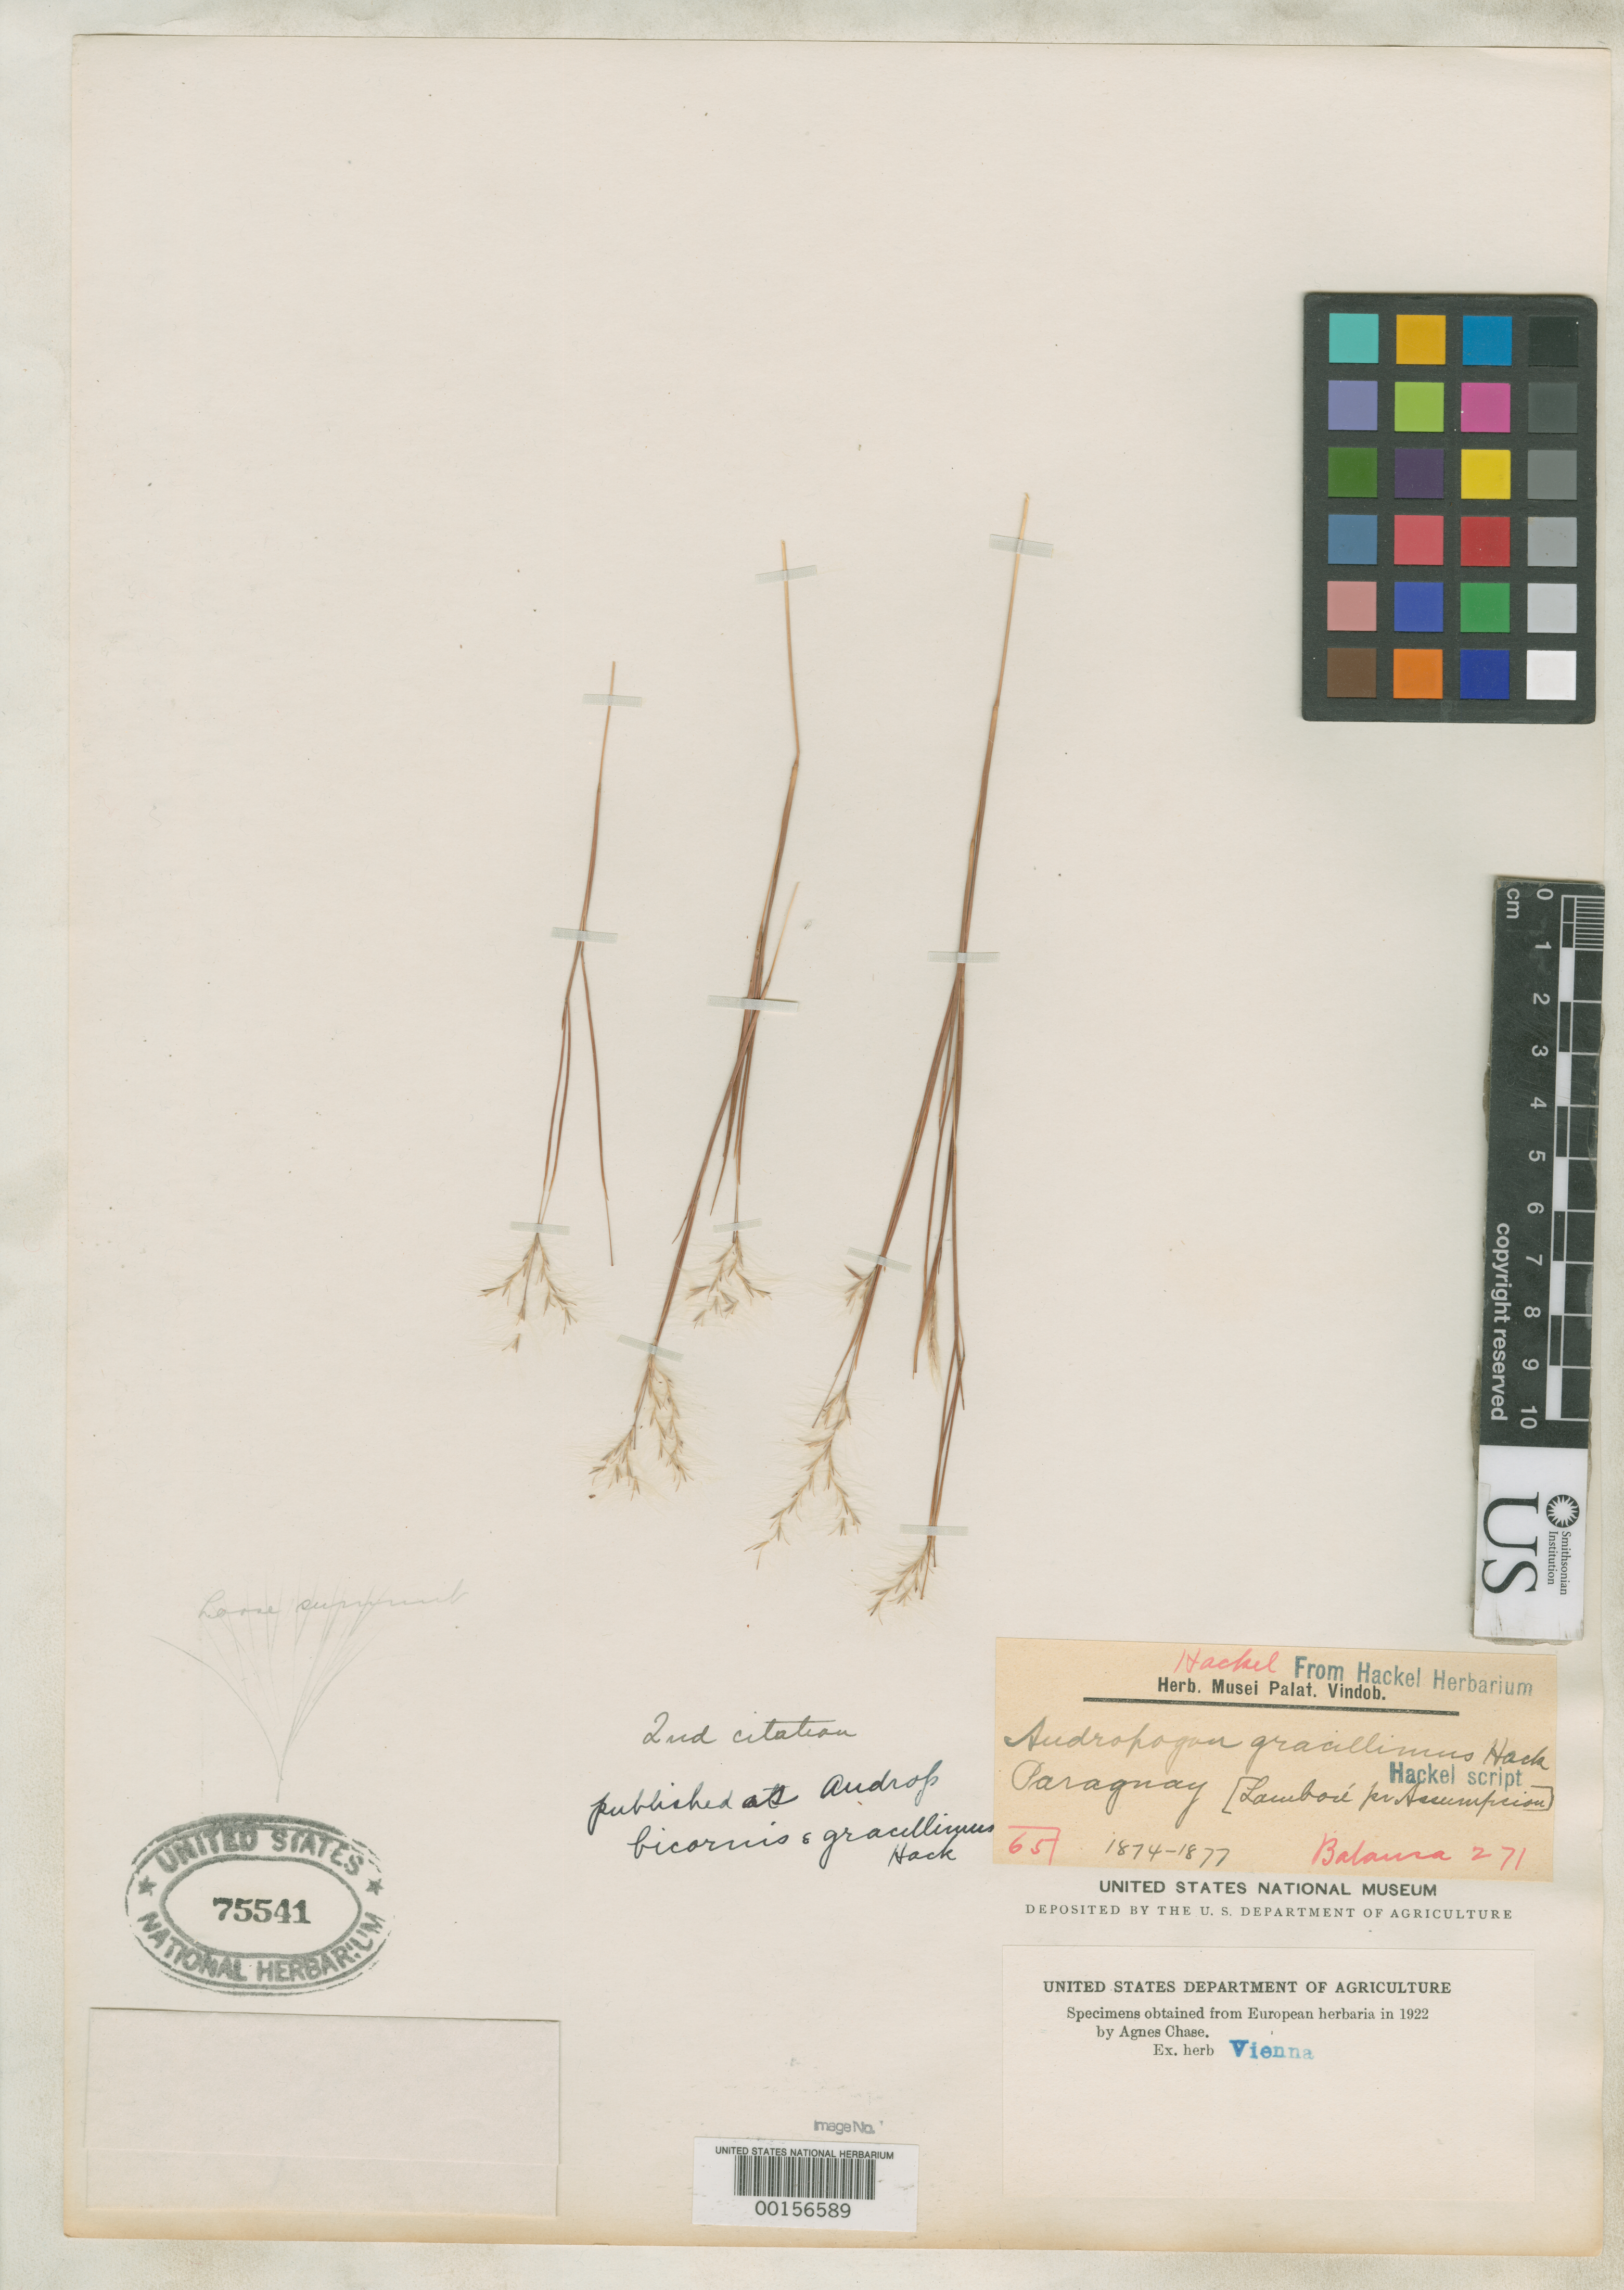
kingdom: Plantae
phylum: Tracheophyta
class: Liliopsida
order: Poales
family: Poaceae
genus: Andropogon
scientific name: Andropogon bicornis var. gracillimus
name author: Hack. in Mart.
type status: Type Fragment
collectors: B. Balansa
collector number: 271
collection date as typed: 1874 to -- --- 1877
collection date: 1874/1877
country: Paraguay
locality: Pr. Assumpcion, Lambore.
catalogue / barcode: US 75541